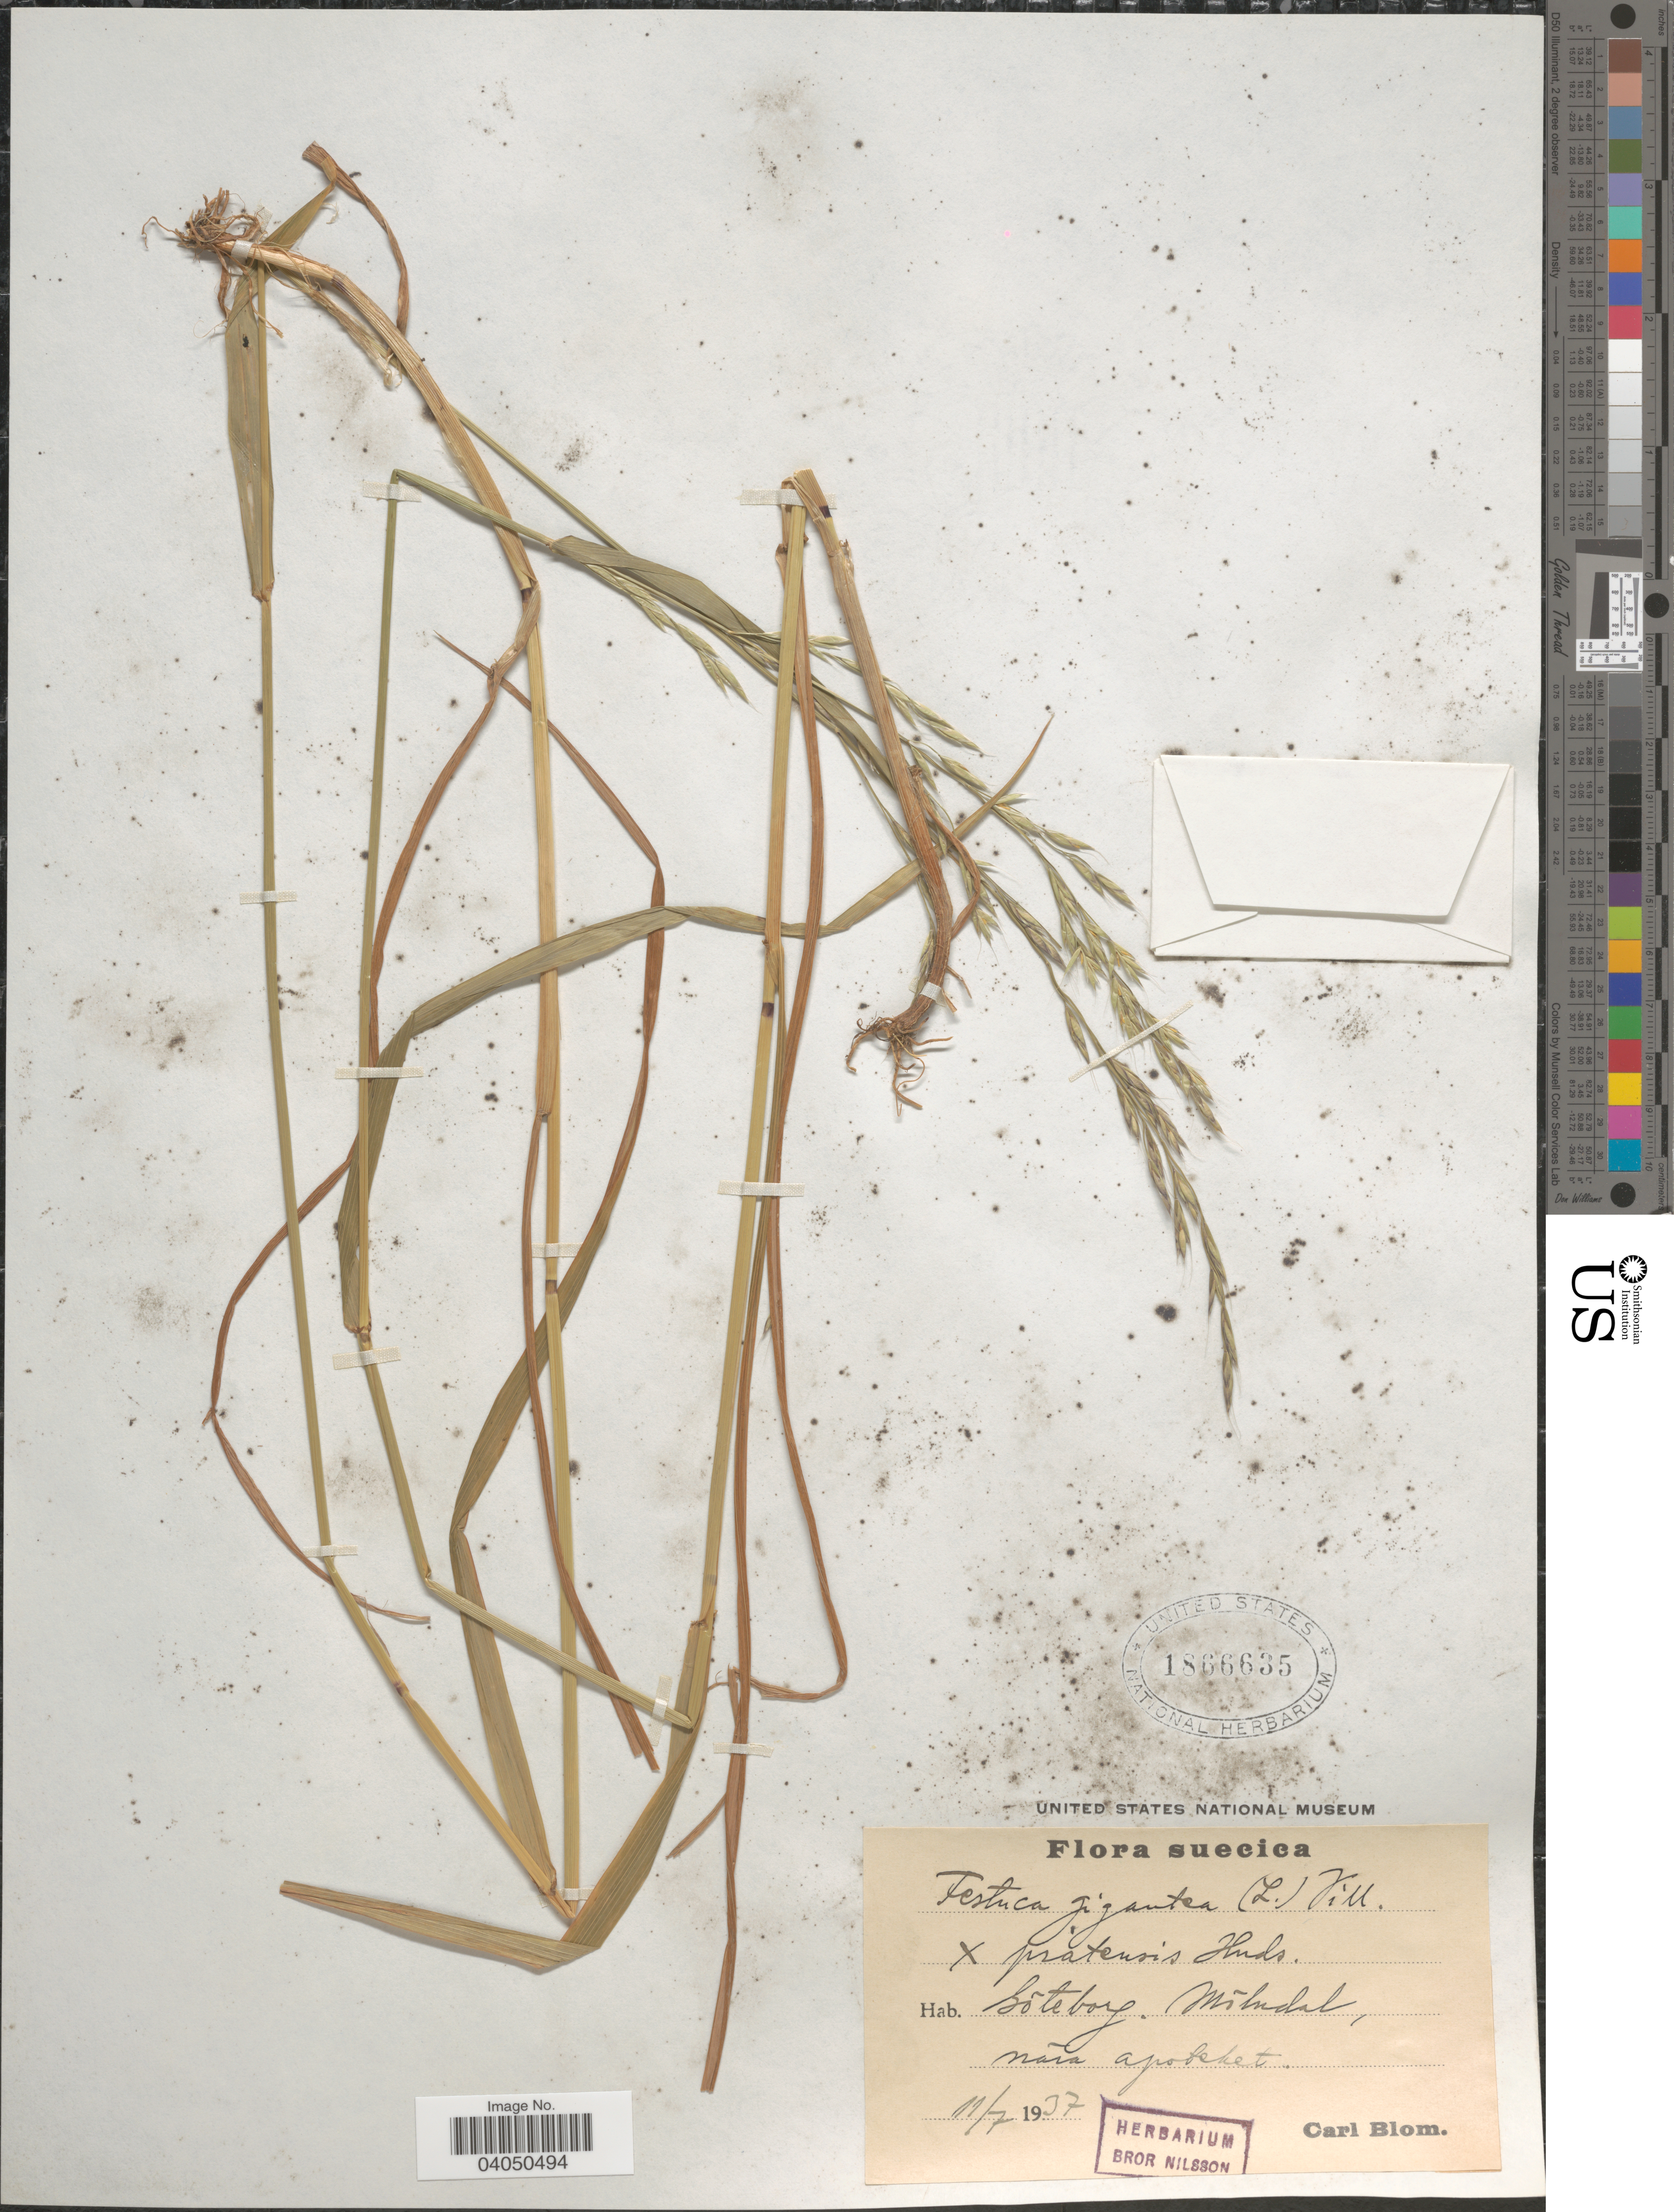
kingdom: Plantae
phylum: Tracheophyta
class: Liliopsida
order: Poales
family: Poaceae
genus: Festuca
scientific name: Festuca sp.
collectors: C. H. Blom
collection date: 1937-07-11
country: Sweden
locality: Suecica. Gõteborg. Mölndal.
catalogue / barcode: US 1866635